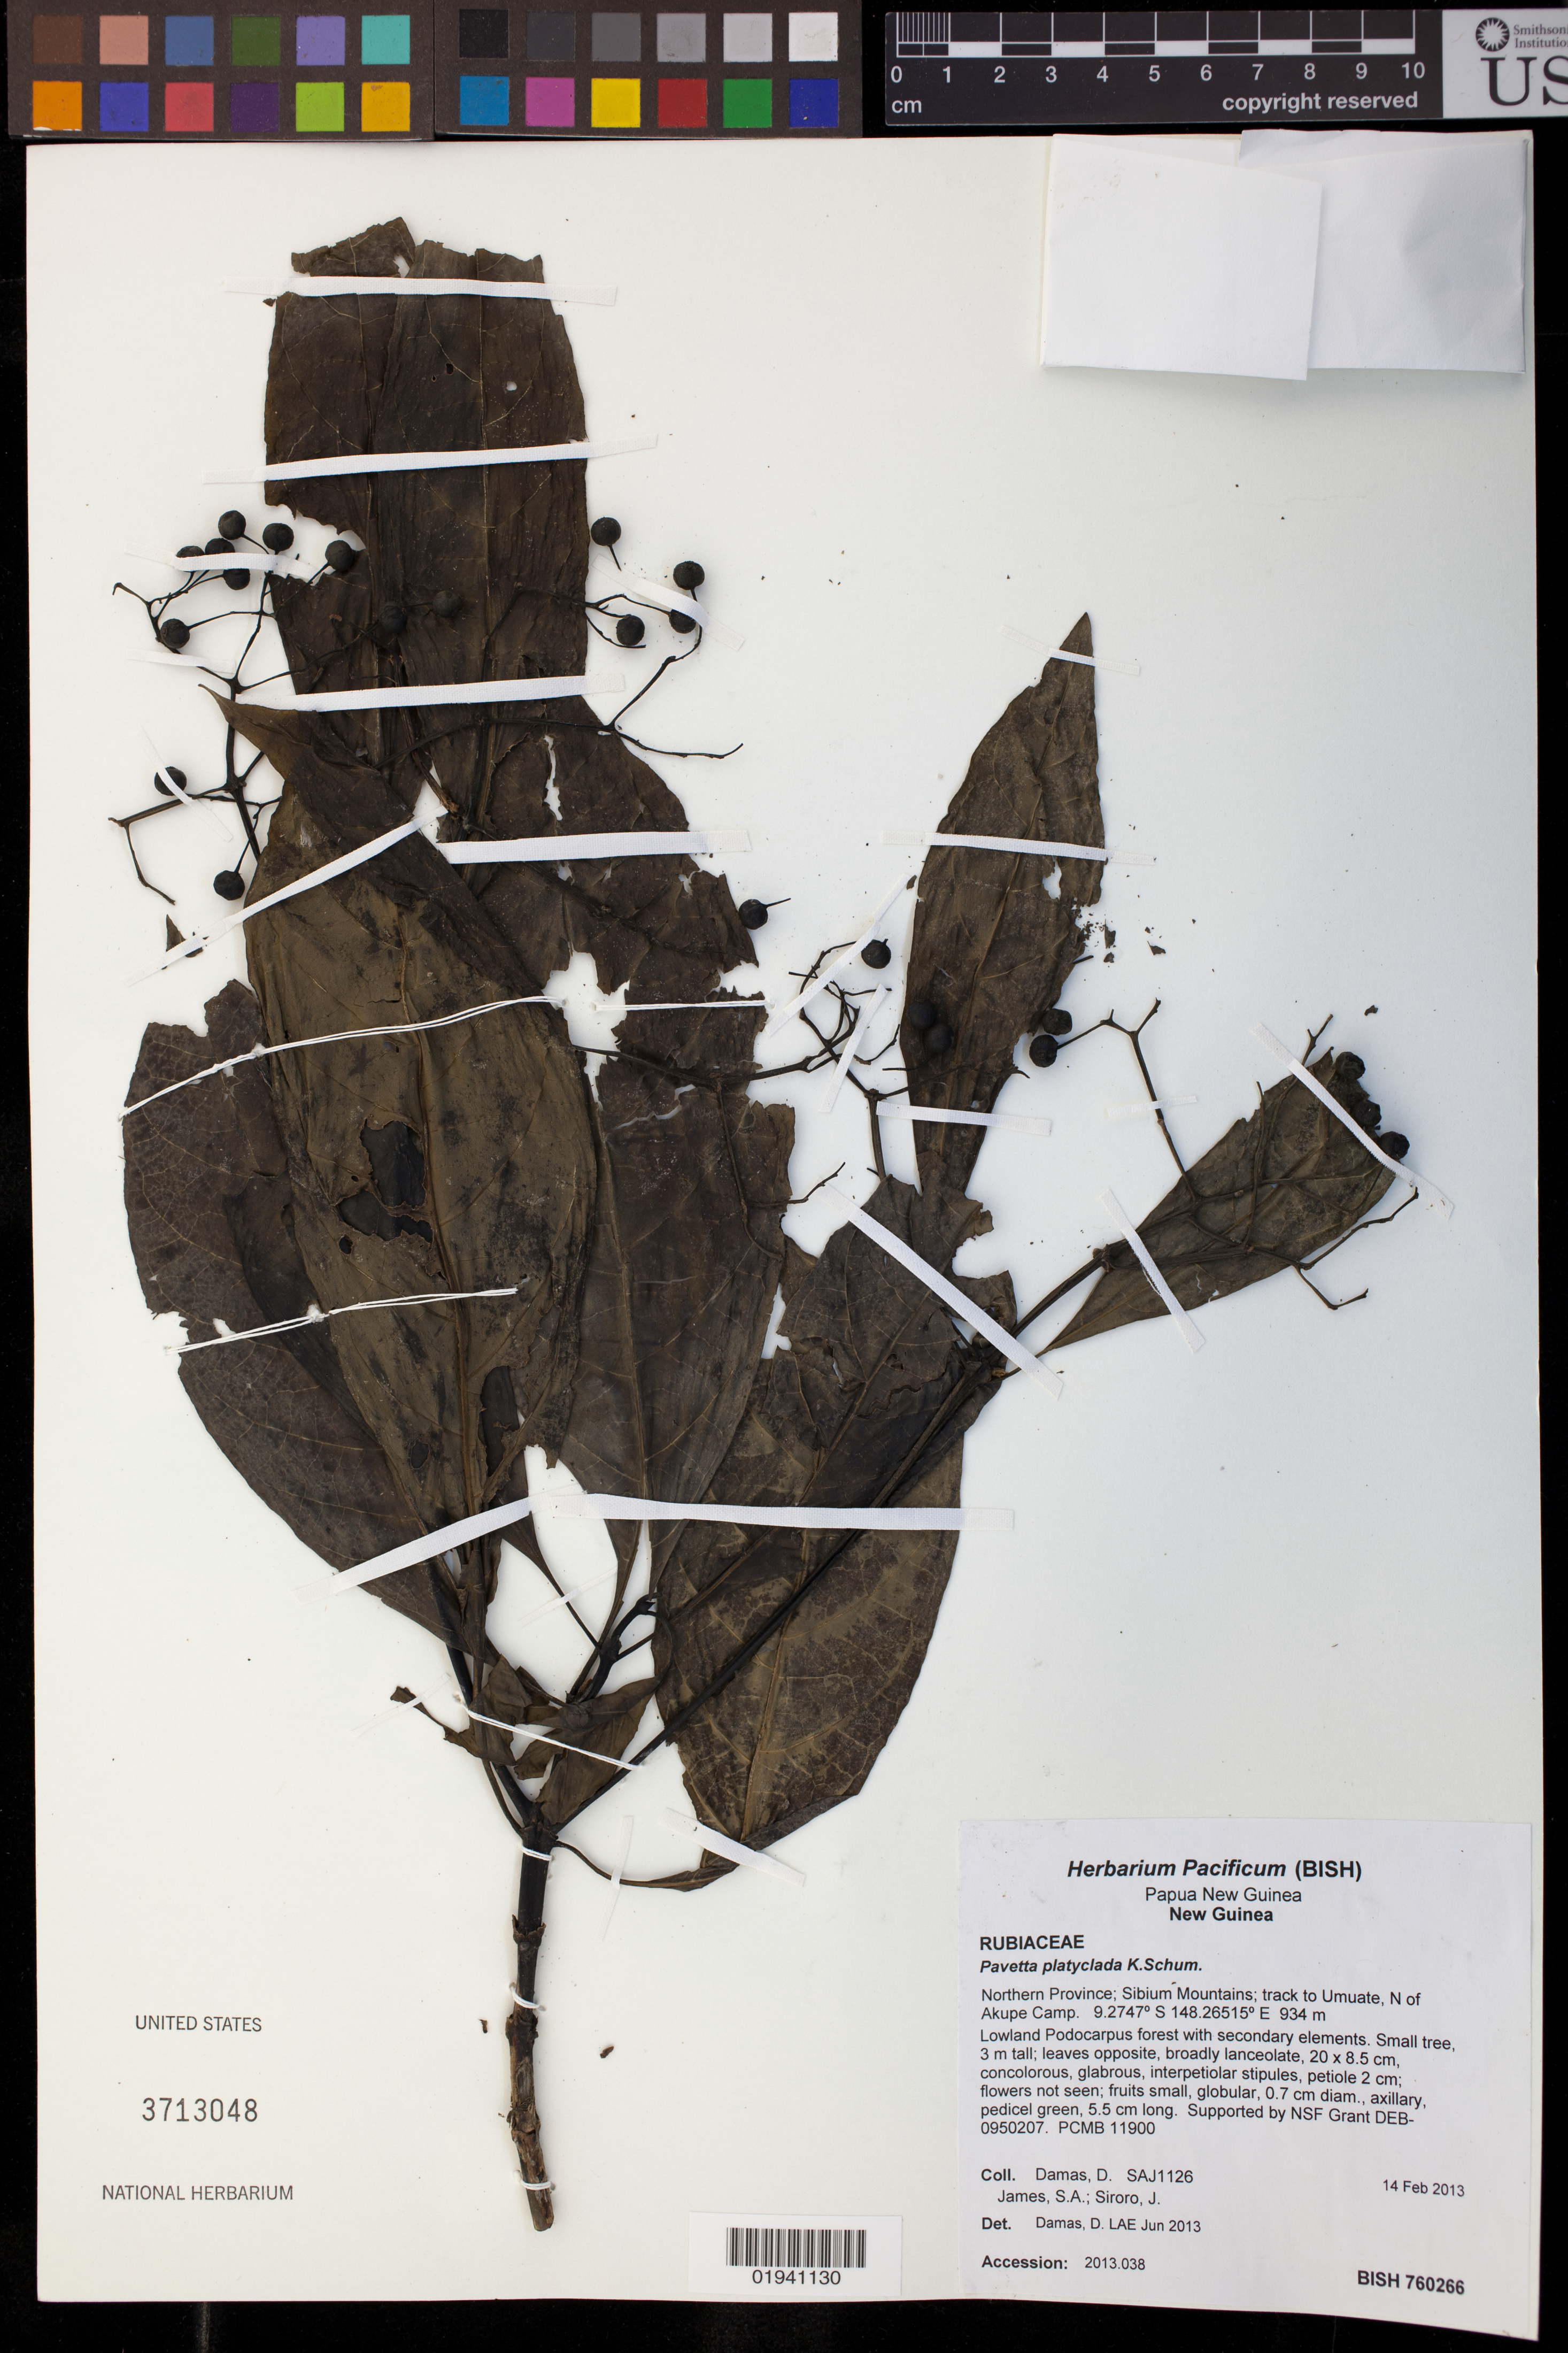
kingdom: Plantae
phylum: Tracheophyta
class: Magnoliopsida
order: Gentianales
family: Rubiaceae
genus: Pavetta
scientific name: Pavetta platyclada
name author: K. Schum. & Lauterb.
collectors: D. Damas, S. James & J. Siroro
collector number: SAJ1126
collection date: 2013-02-14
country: Papua New Guinea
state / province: Northern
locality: New Guinea, Northern Province; Sibium Mountains; track to Umuate, N of Akupe Camp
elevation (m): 934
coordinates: S, W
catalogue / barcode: US 3713048